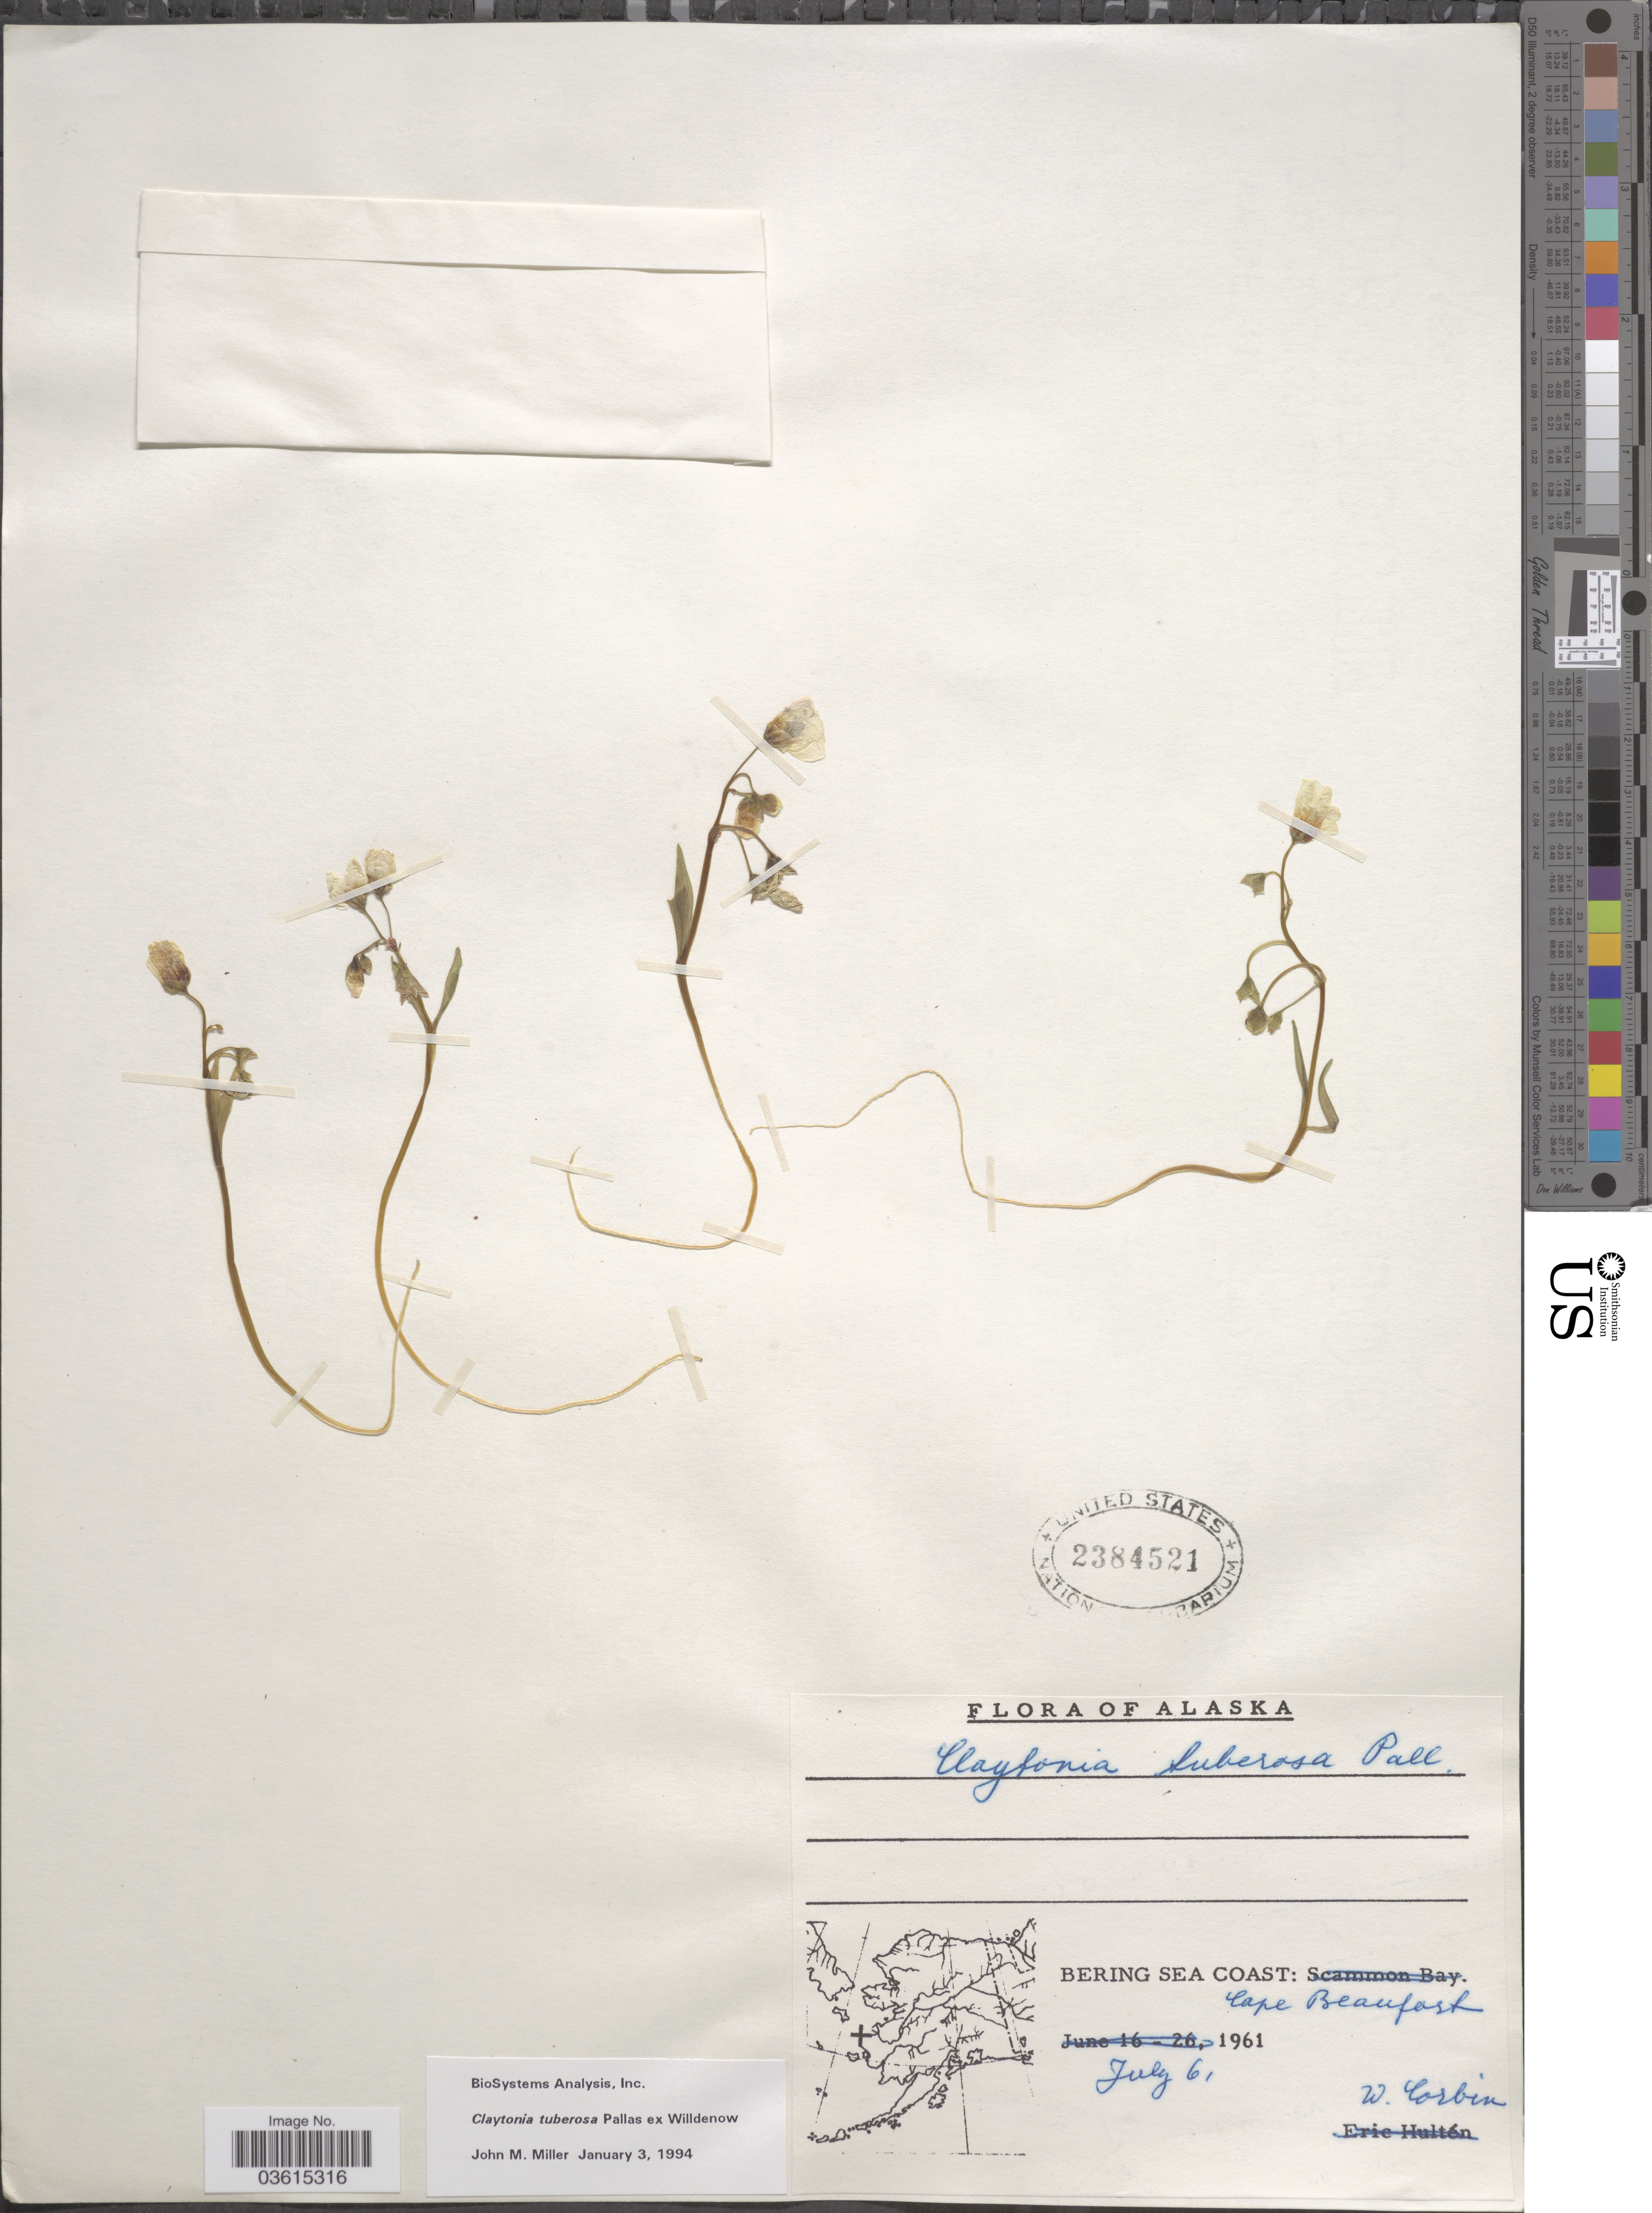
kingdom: Plantae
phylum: Tracheophyta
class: Magnoliopsida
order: Caryophyllales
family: Montiaceae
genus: Claytonia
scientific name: Claytonia tuberosa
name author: Pall. ex Willd.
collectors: W. Corbin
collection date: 1961-07-06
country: United States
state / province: Alaska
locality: Bering Sea Coast: Cape Beaufort.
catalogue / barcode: US 2384521